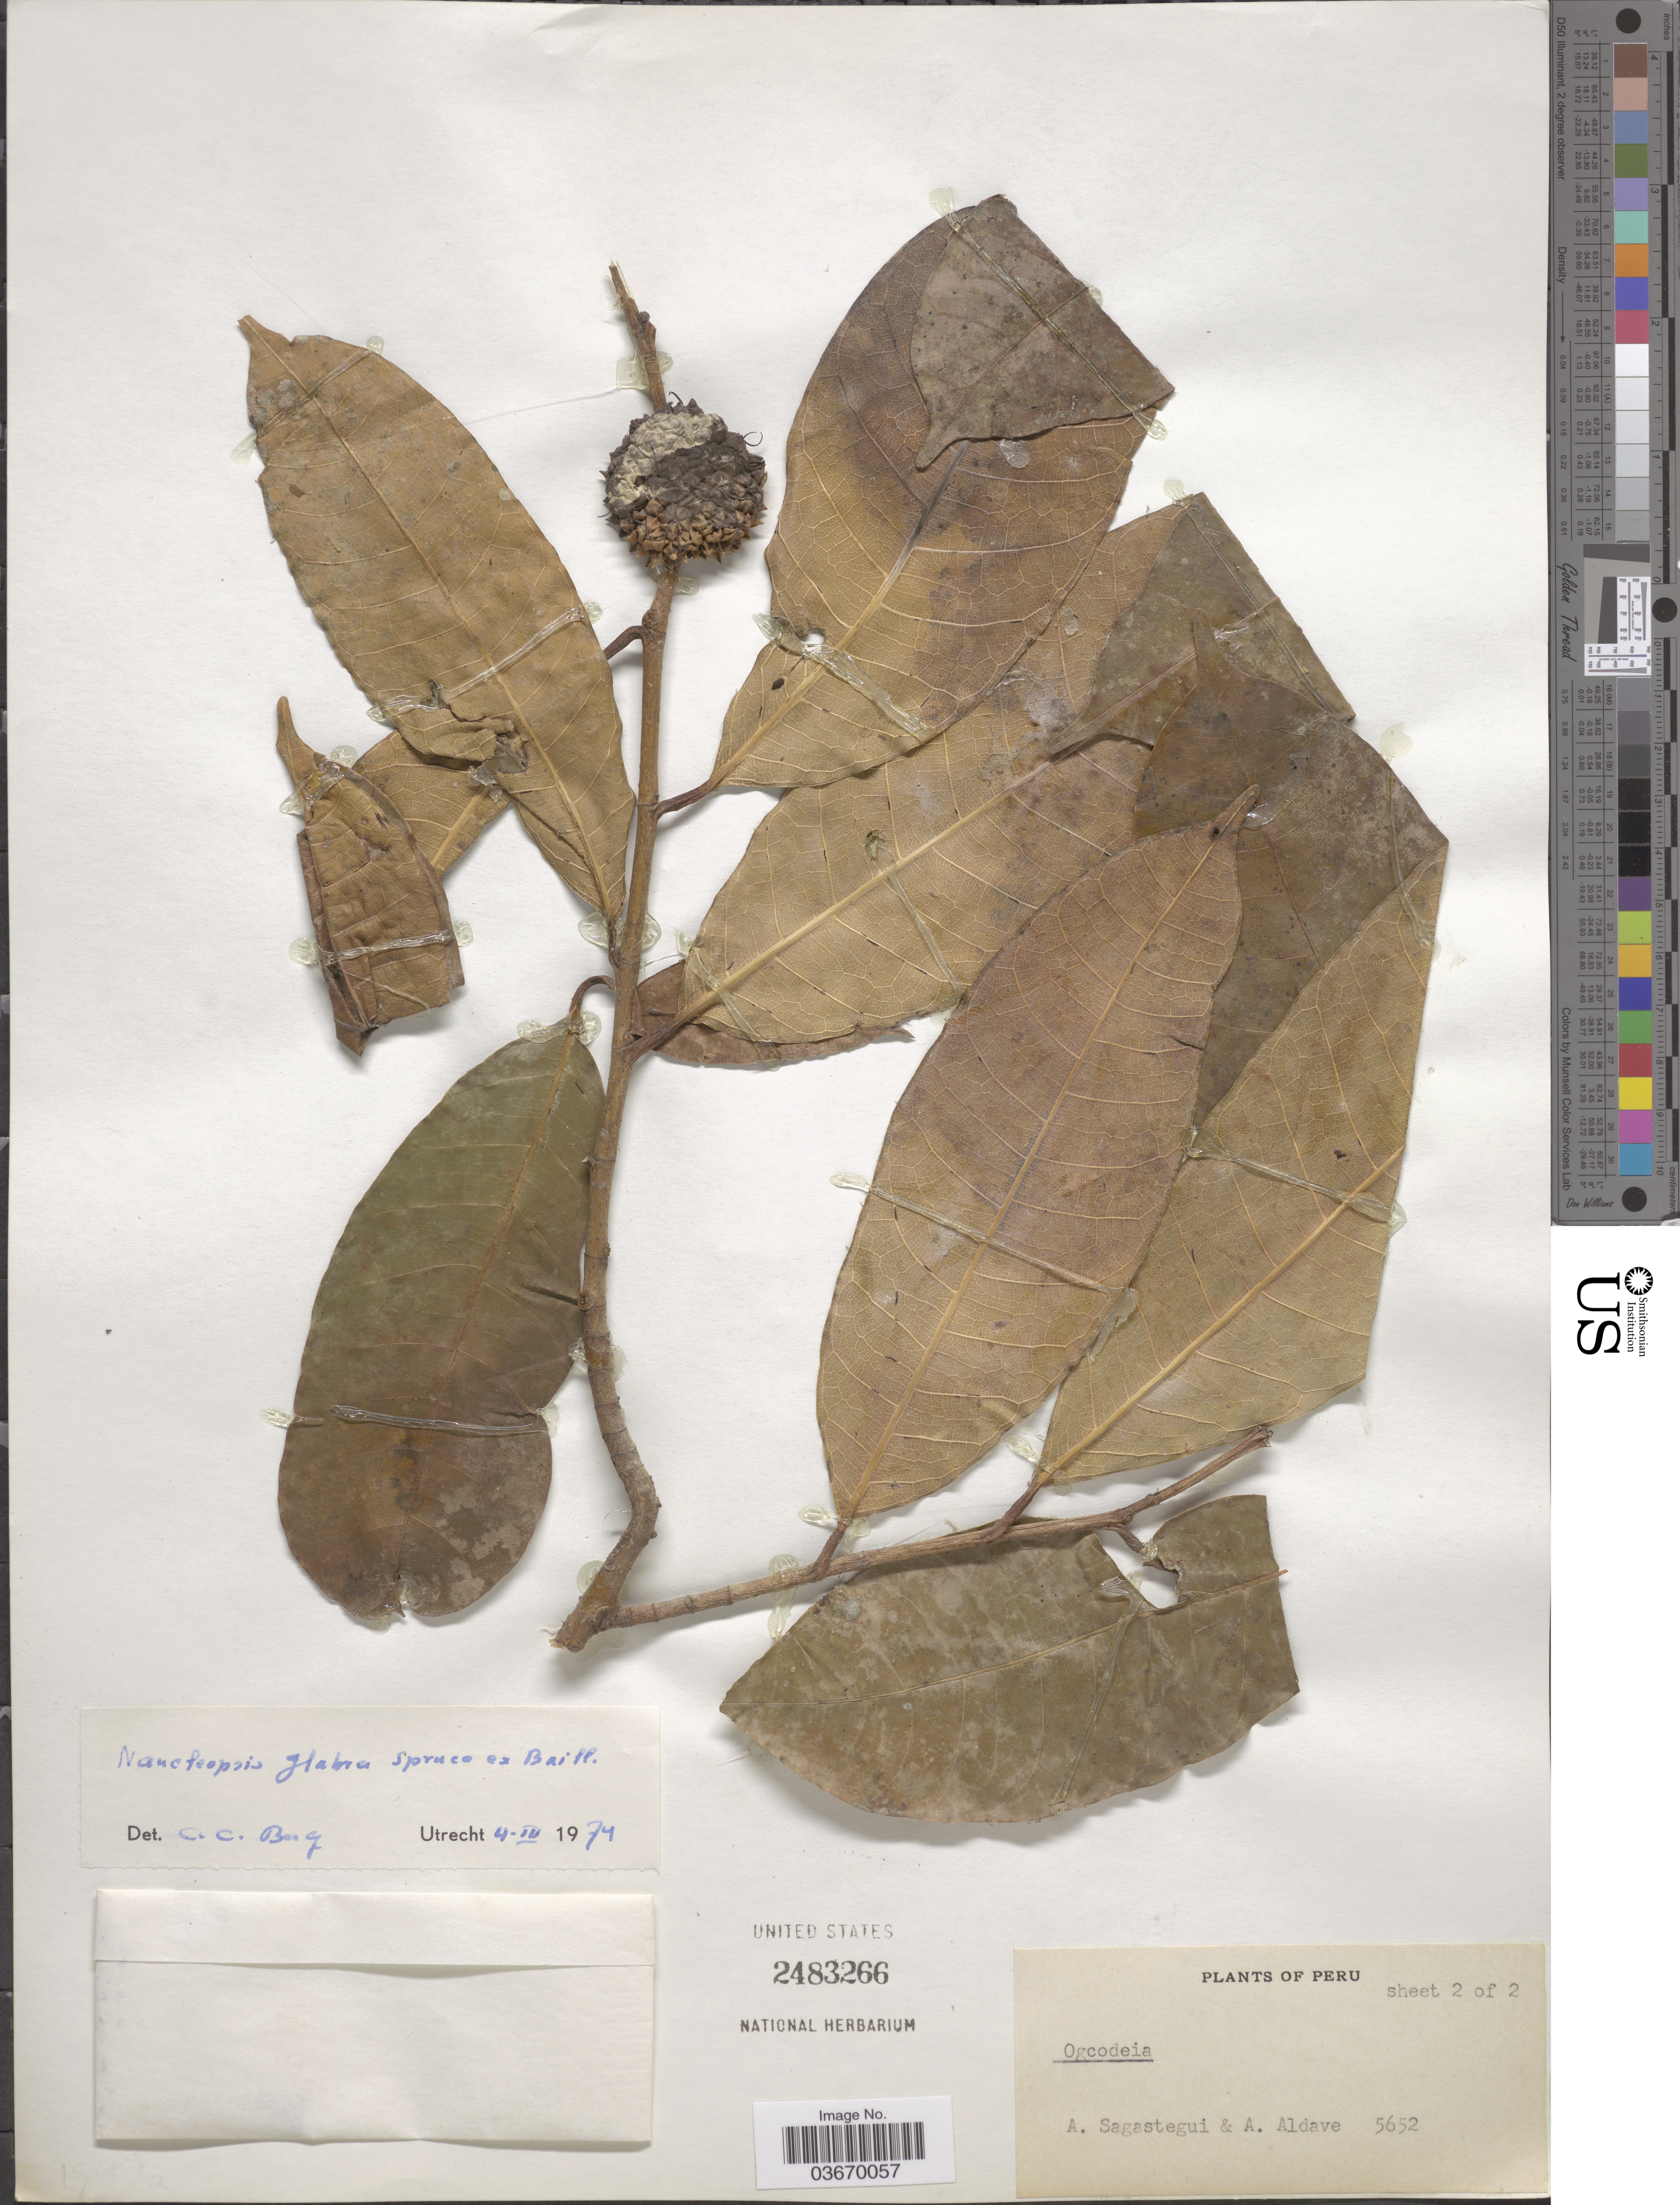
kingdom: Plantae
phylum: Tracheophyta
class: Magnoliopsida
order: Rosales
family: Moraceae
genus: Naucleopsis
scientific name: Naucleopsis glabra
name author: Spruce ex Pittier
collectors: A. Sagastegui & A. Aldave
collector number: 5652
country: Peru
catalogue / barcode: US 2483266